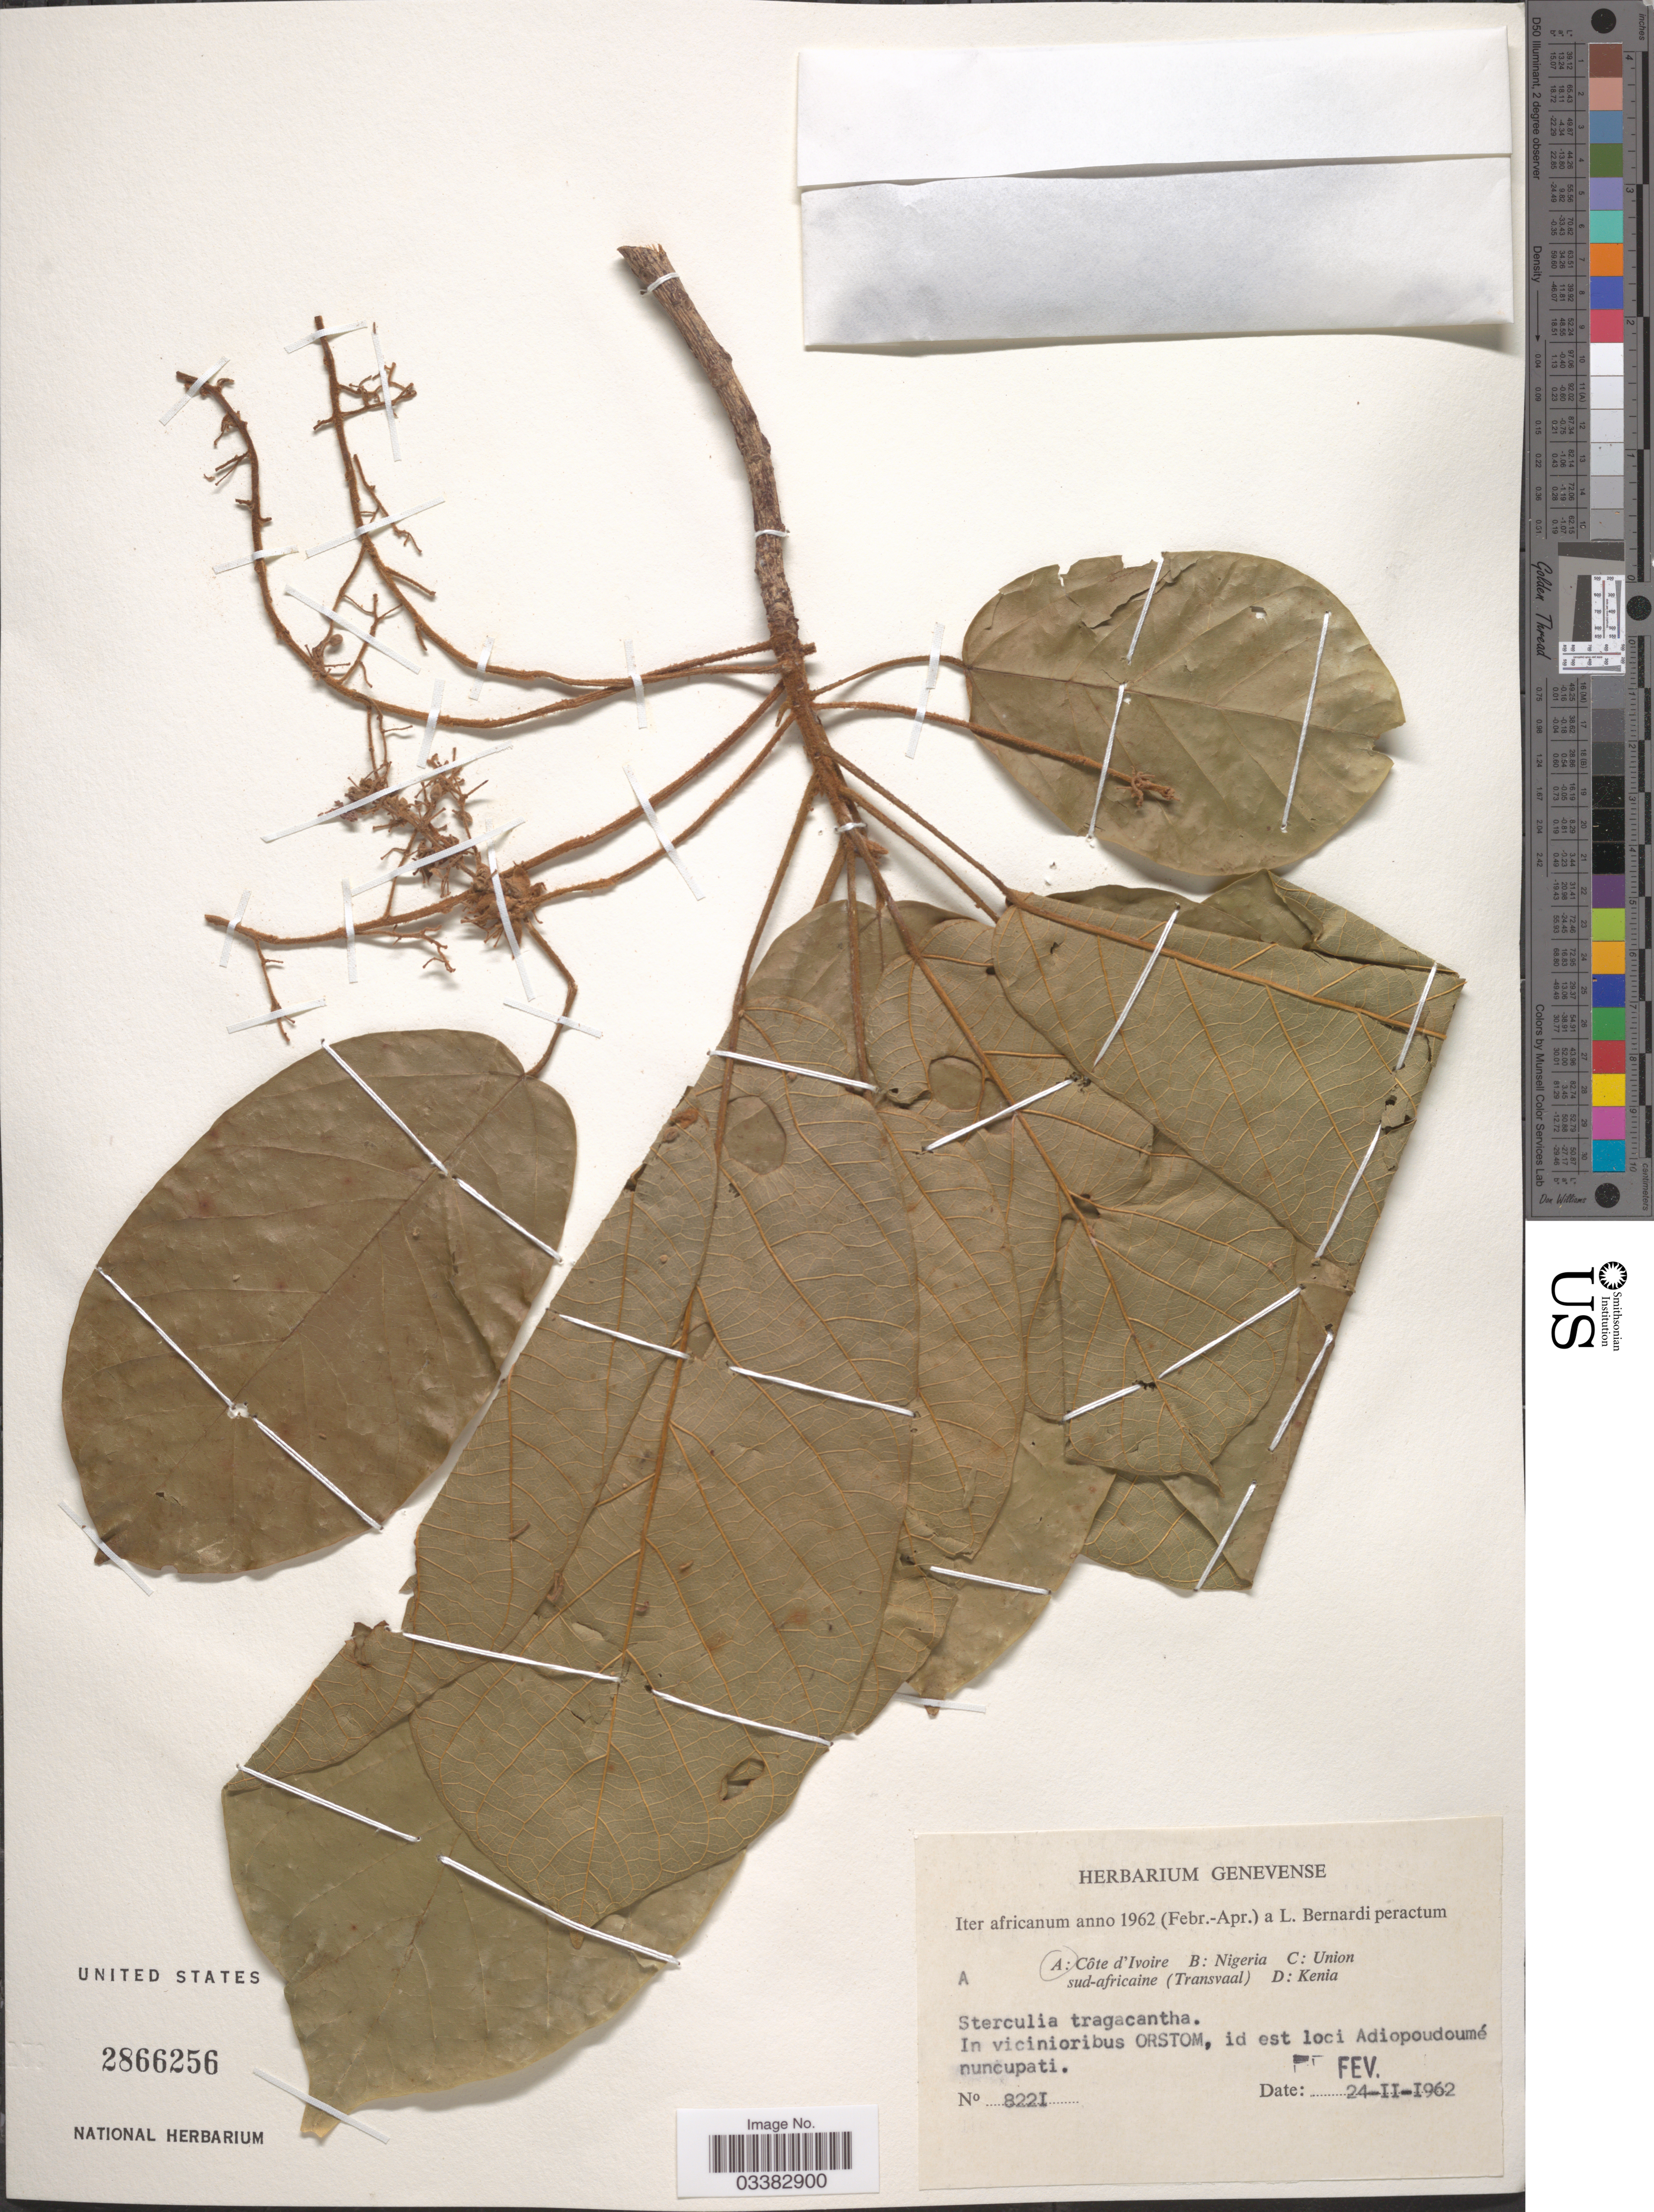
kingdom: Plantae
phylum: Tracheophyta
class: Magnoliopsida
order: Malvales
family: Malvaceae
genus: Sterculia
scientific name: Sterculia tragacantha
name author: Lindl.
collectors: L. Bernardi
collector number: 8221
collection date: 1962-02-24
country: Ivory Coast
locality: In vicinioribus Orstom, id est loci Adiopoudoumé nuncupati.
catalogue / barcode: US 2866256